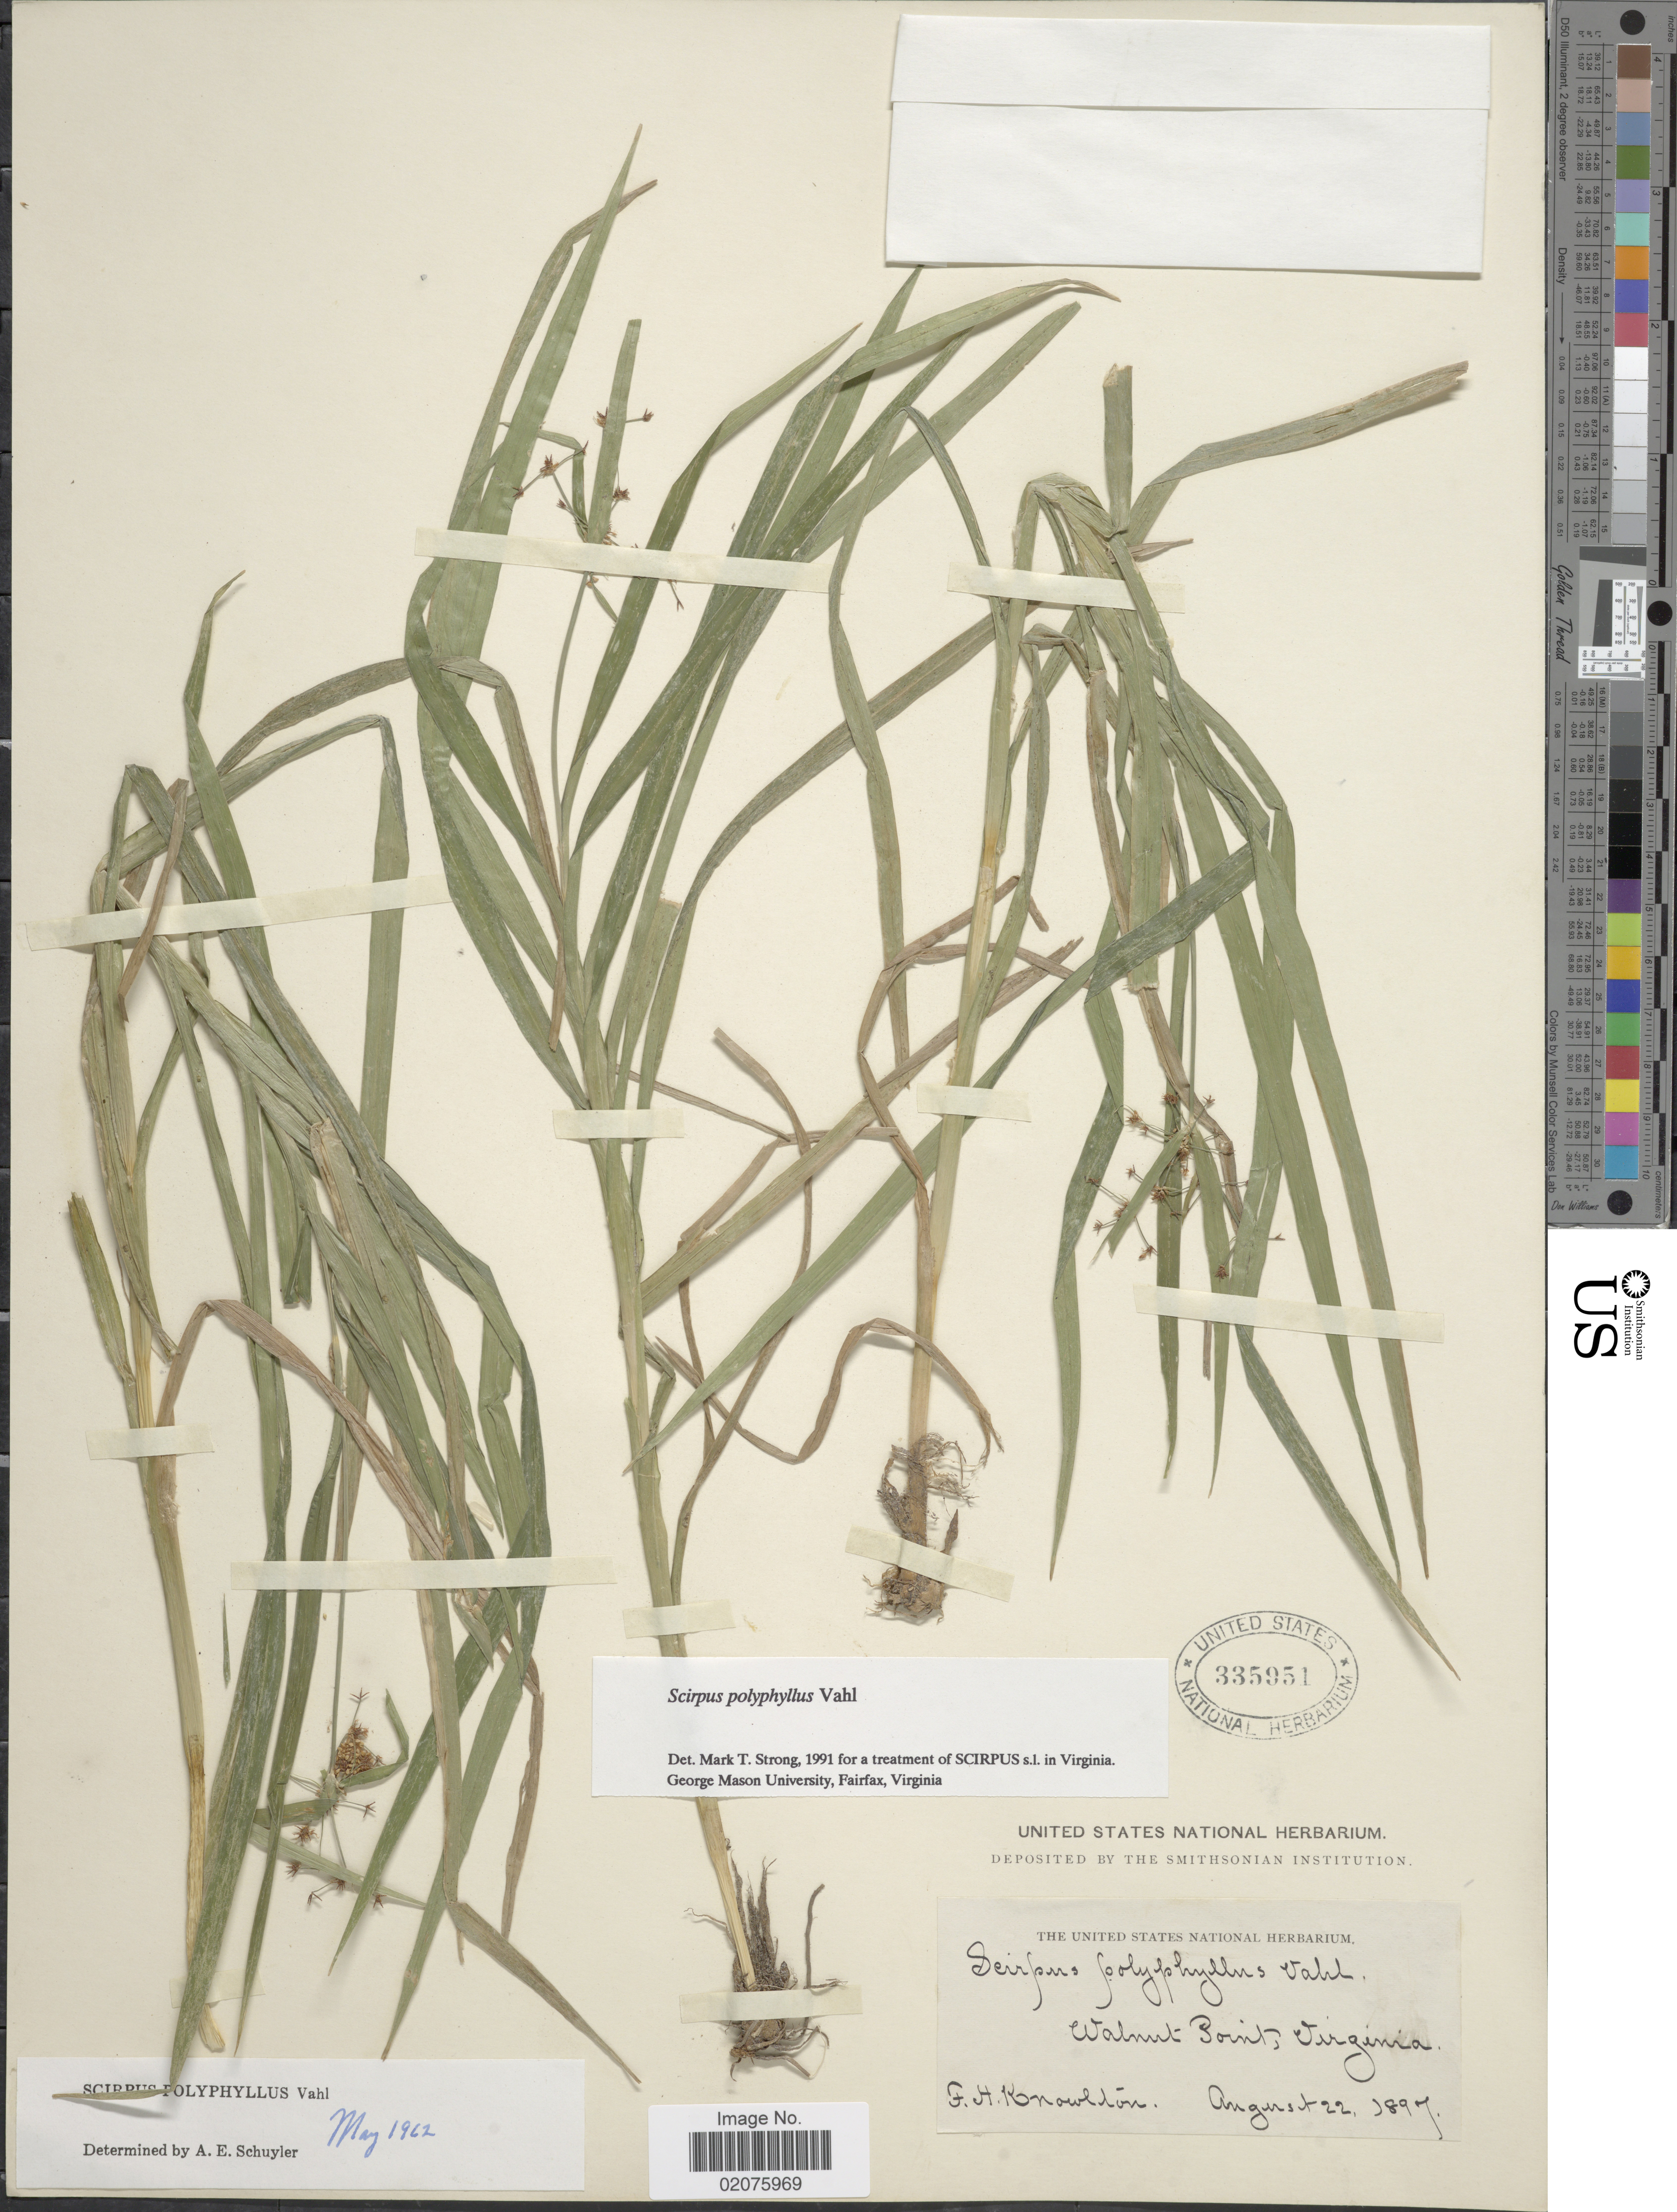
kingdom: Plantae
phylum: Tracheophyta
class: Liliopsida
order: Poales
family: Cyperaceae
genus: Scirpus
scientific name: Scirpus polyphyllus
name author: Vahl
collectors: F. H. Knowlton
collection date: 1897-08-22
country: United States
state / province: Virginia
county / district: Northumberland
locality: Walnut Point, Virginia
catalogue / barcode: US 335951